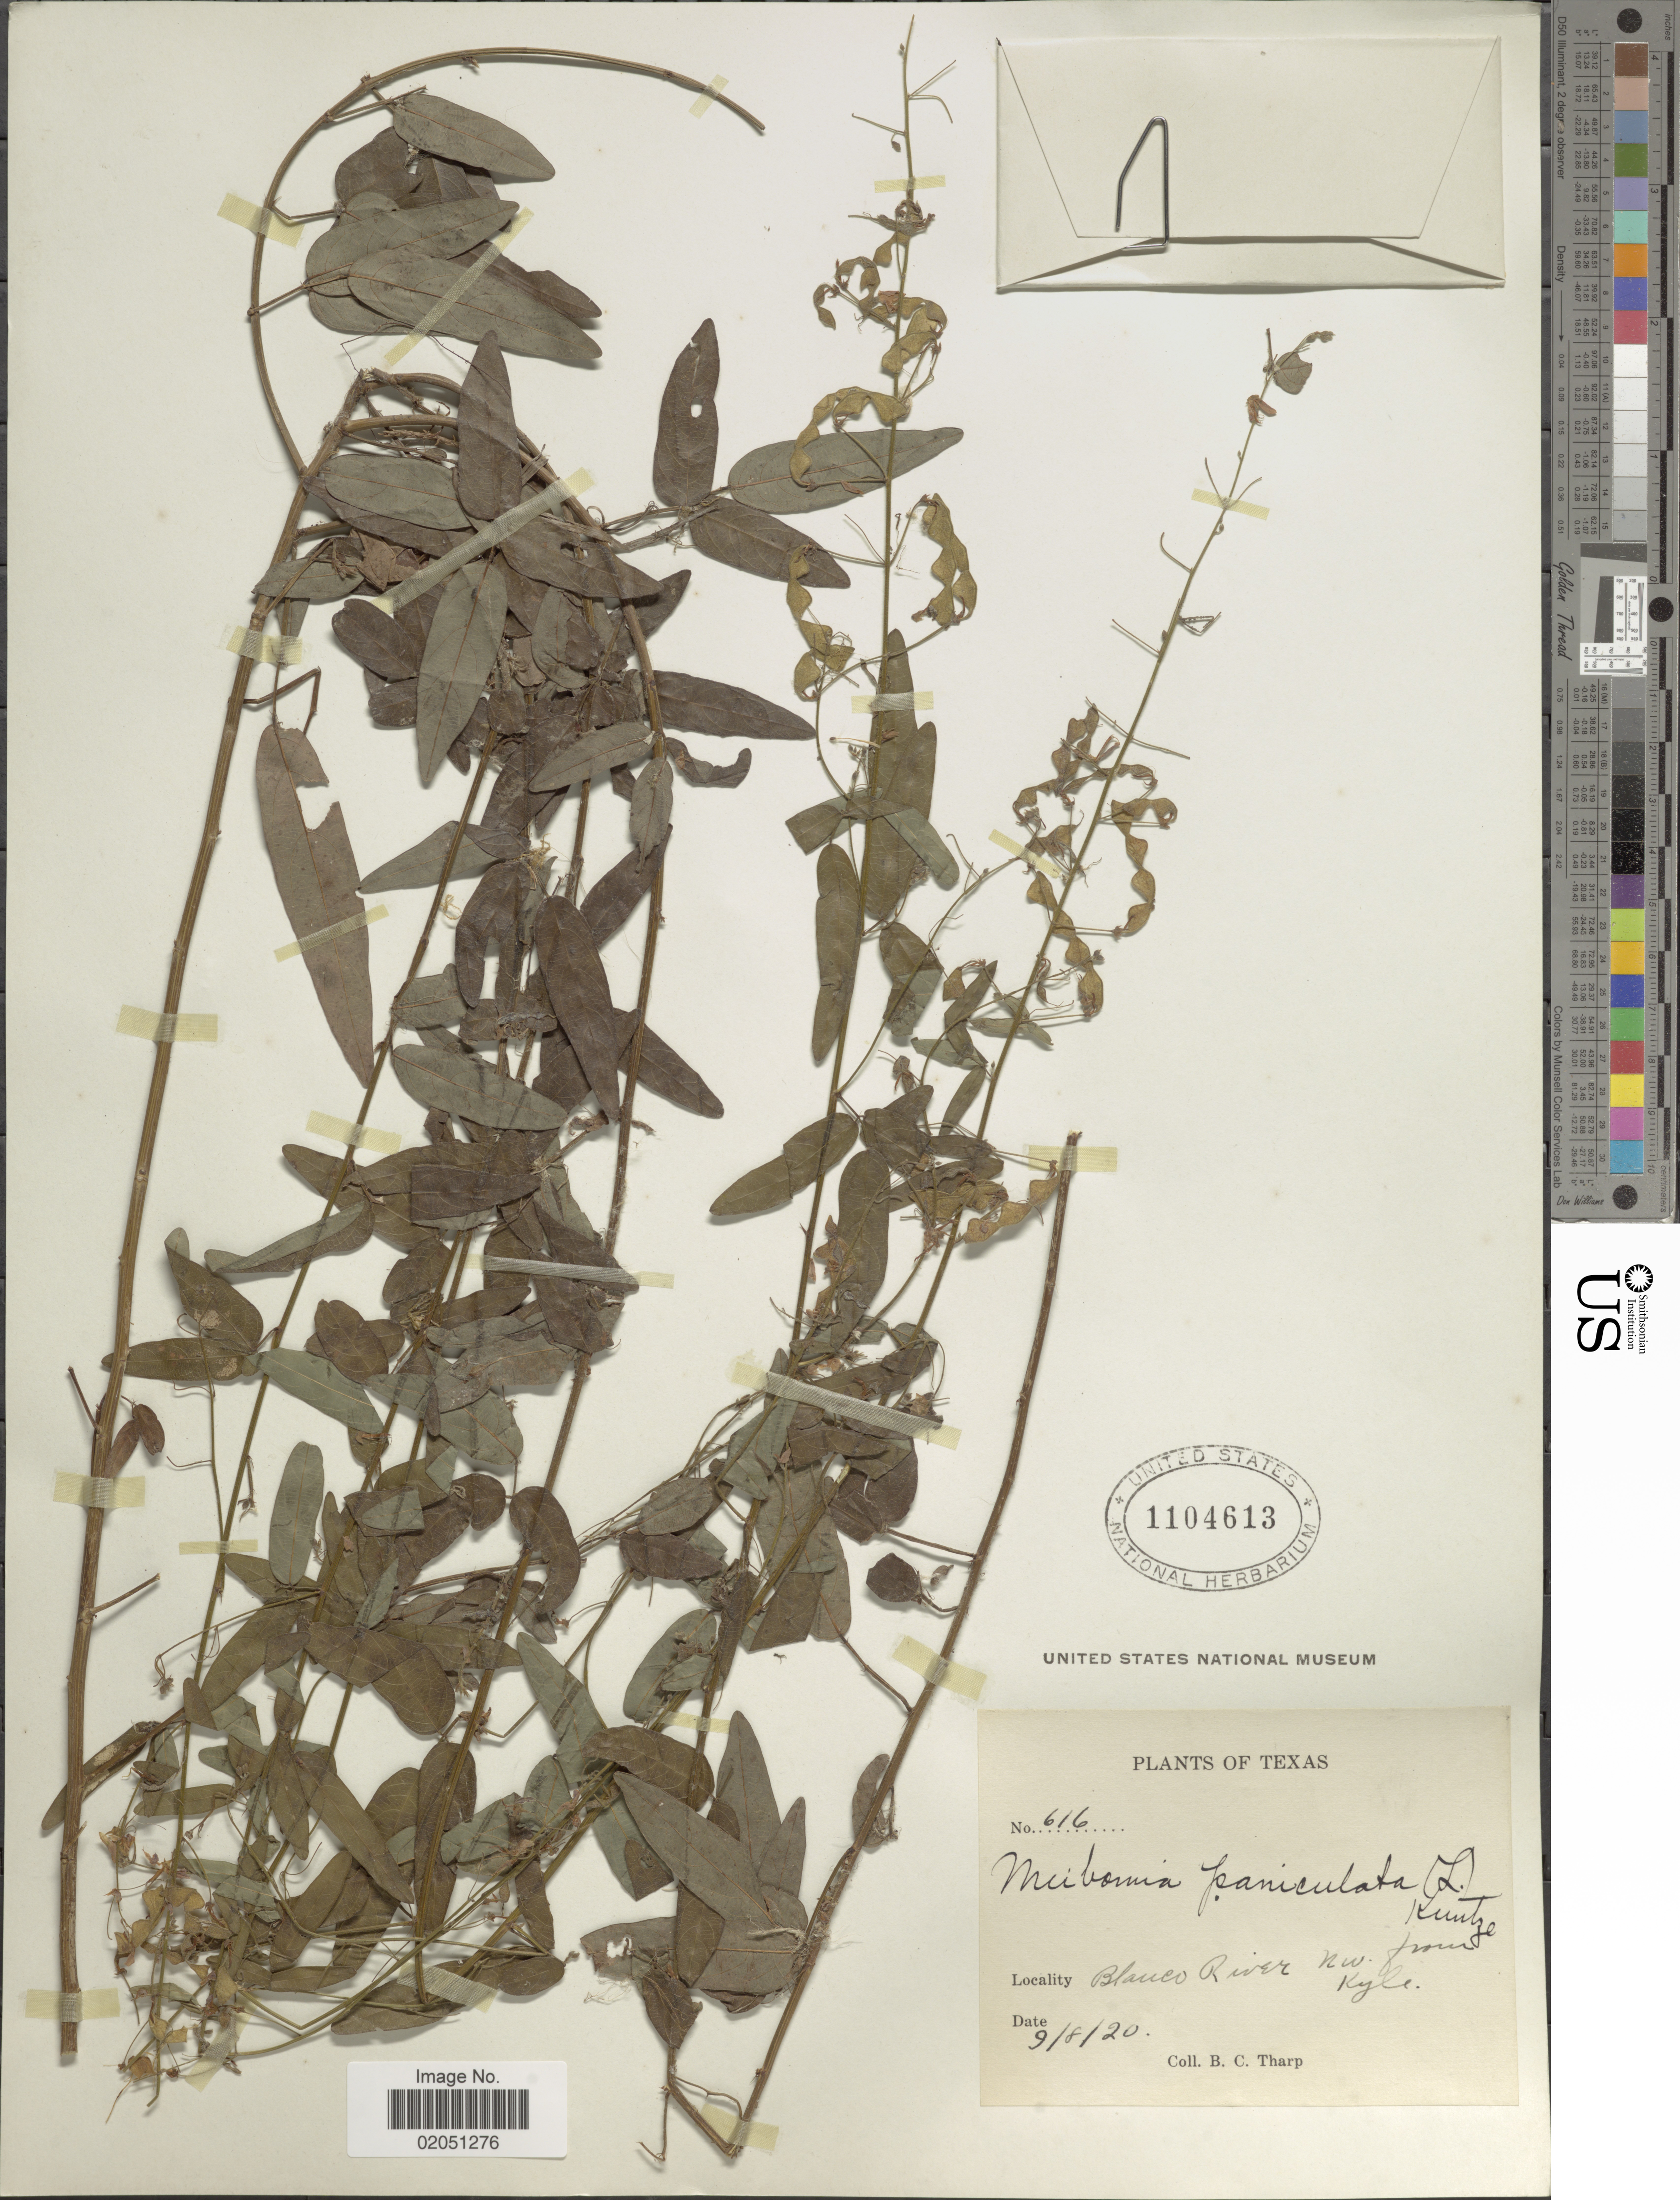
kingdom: Plantae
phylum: Tracheophyta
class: Magnoliopsida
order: Fabales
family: Fabaceae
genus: Desmodium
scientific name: Desmodium paniculatum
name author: (L.) DC.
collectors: B. C. Tharp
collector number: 616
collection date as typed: Transcribed d/m/y: 8/9/20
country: United States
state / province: Texas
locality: Blanco River N.W. from Kyle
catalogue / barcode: US 1104613